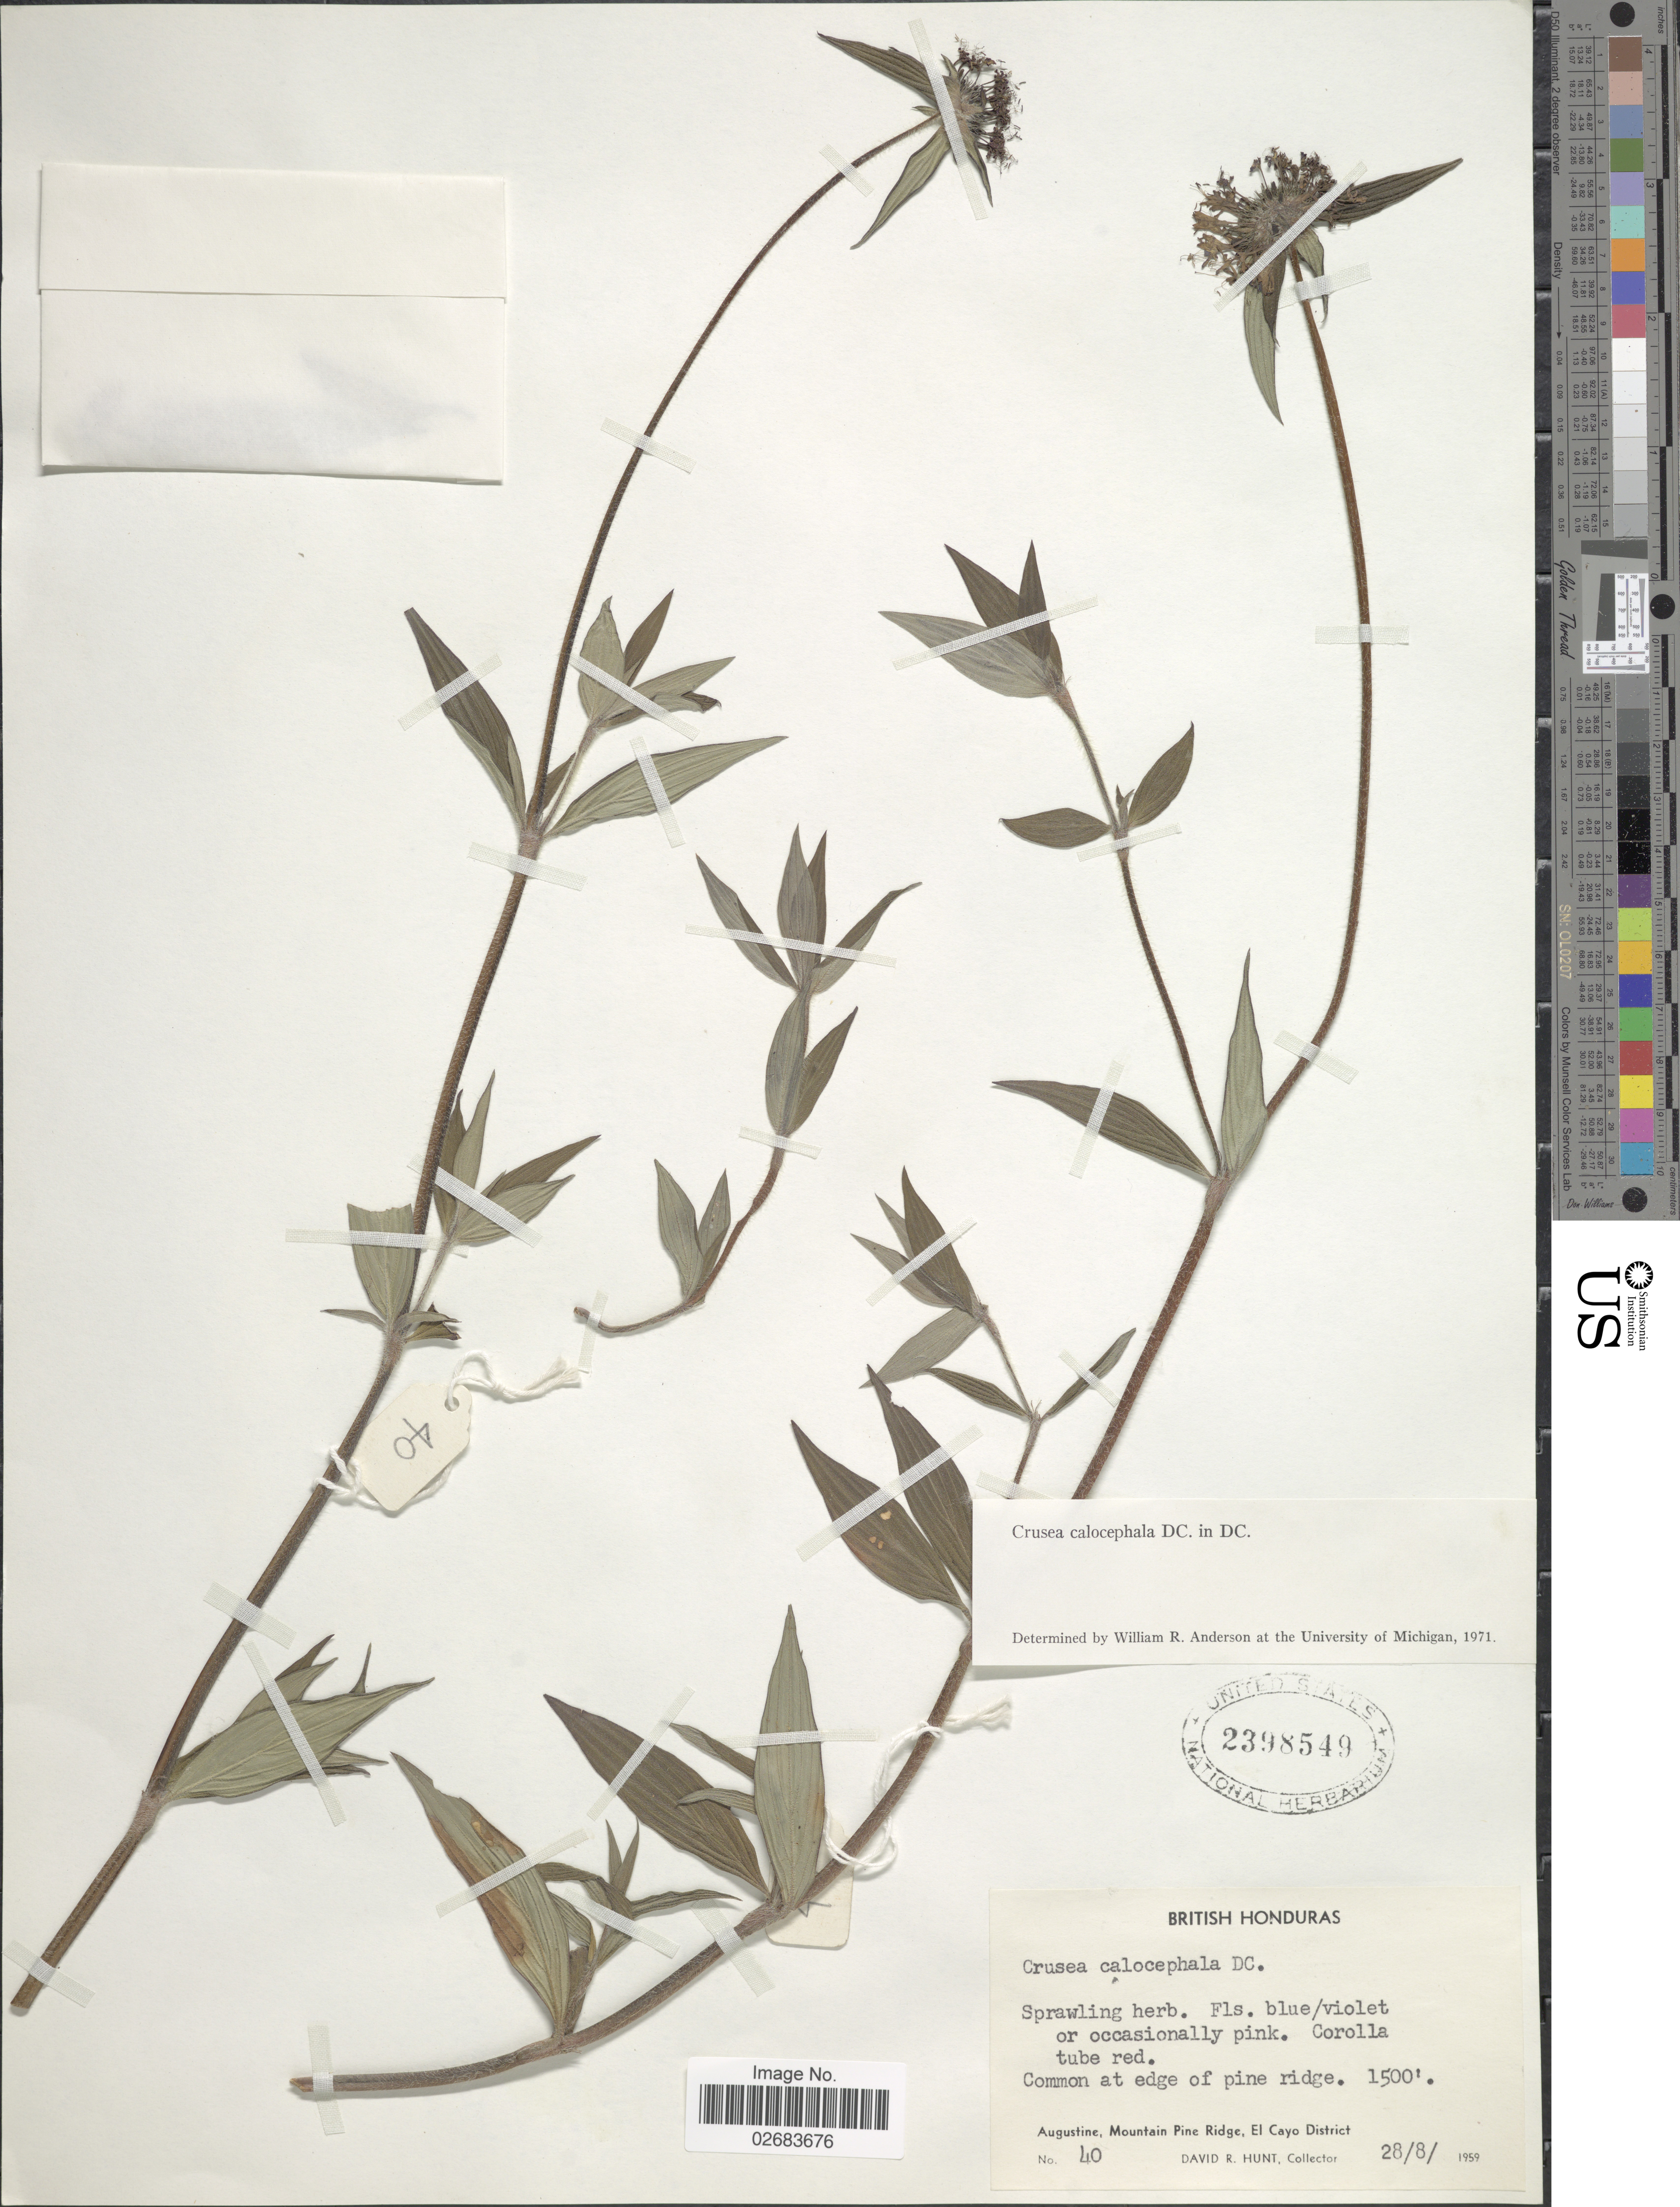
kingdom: Plantae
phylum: Tracheophyta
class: Magnoliopsida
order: Gentianales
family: Rubiaceae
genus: Crusea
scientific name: Crusea calocephala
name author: DC.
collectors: D. R. Hunt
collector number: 40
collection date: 1959-08-28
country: Belize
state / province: Cayo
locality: Augustine, Mountain Pine Ridge, El Cayo District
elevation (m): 457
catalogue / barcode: US 2398549